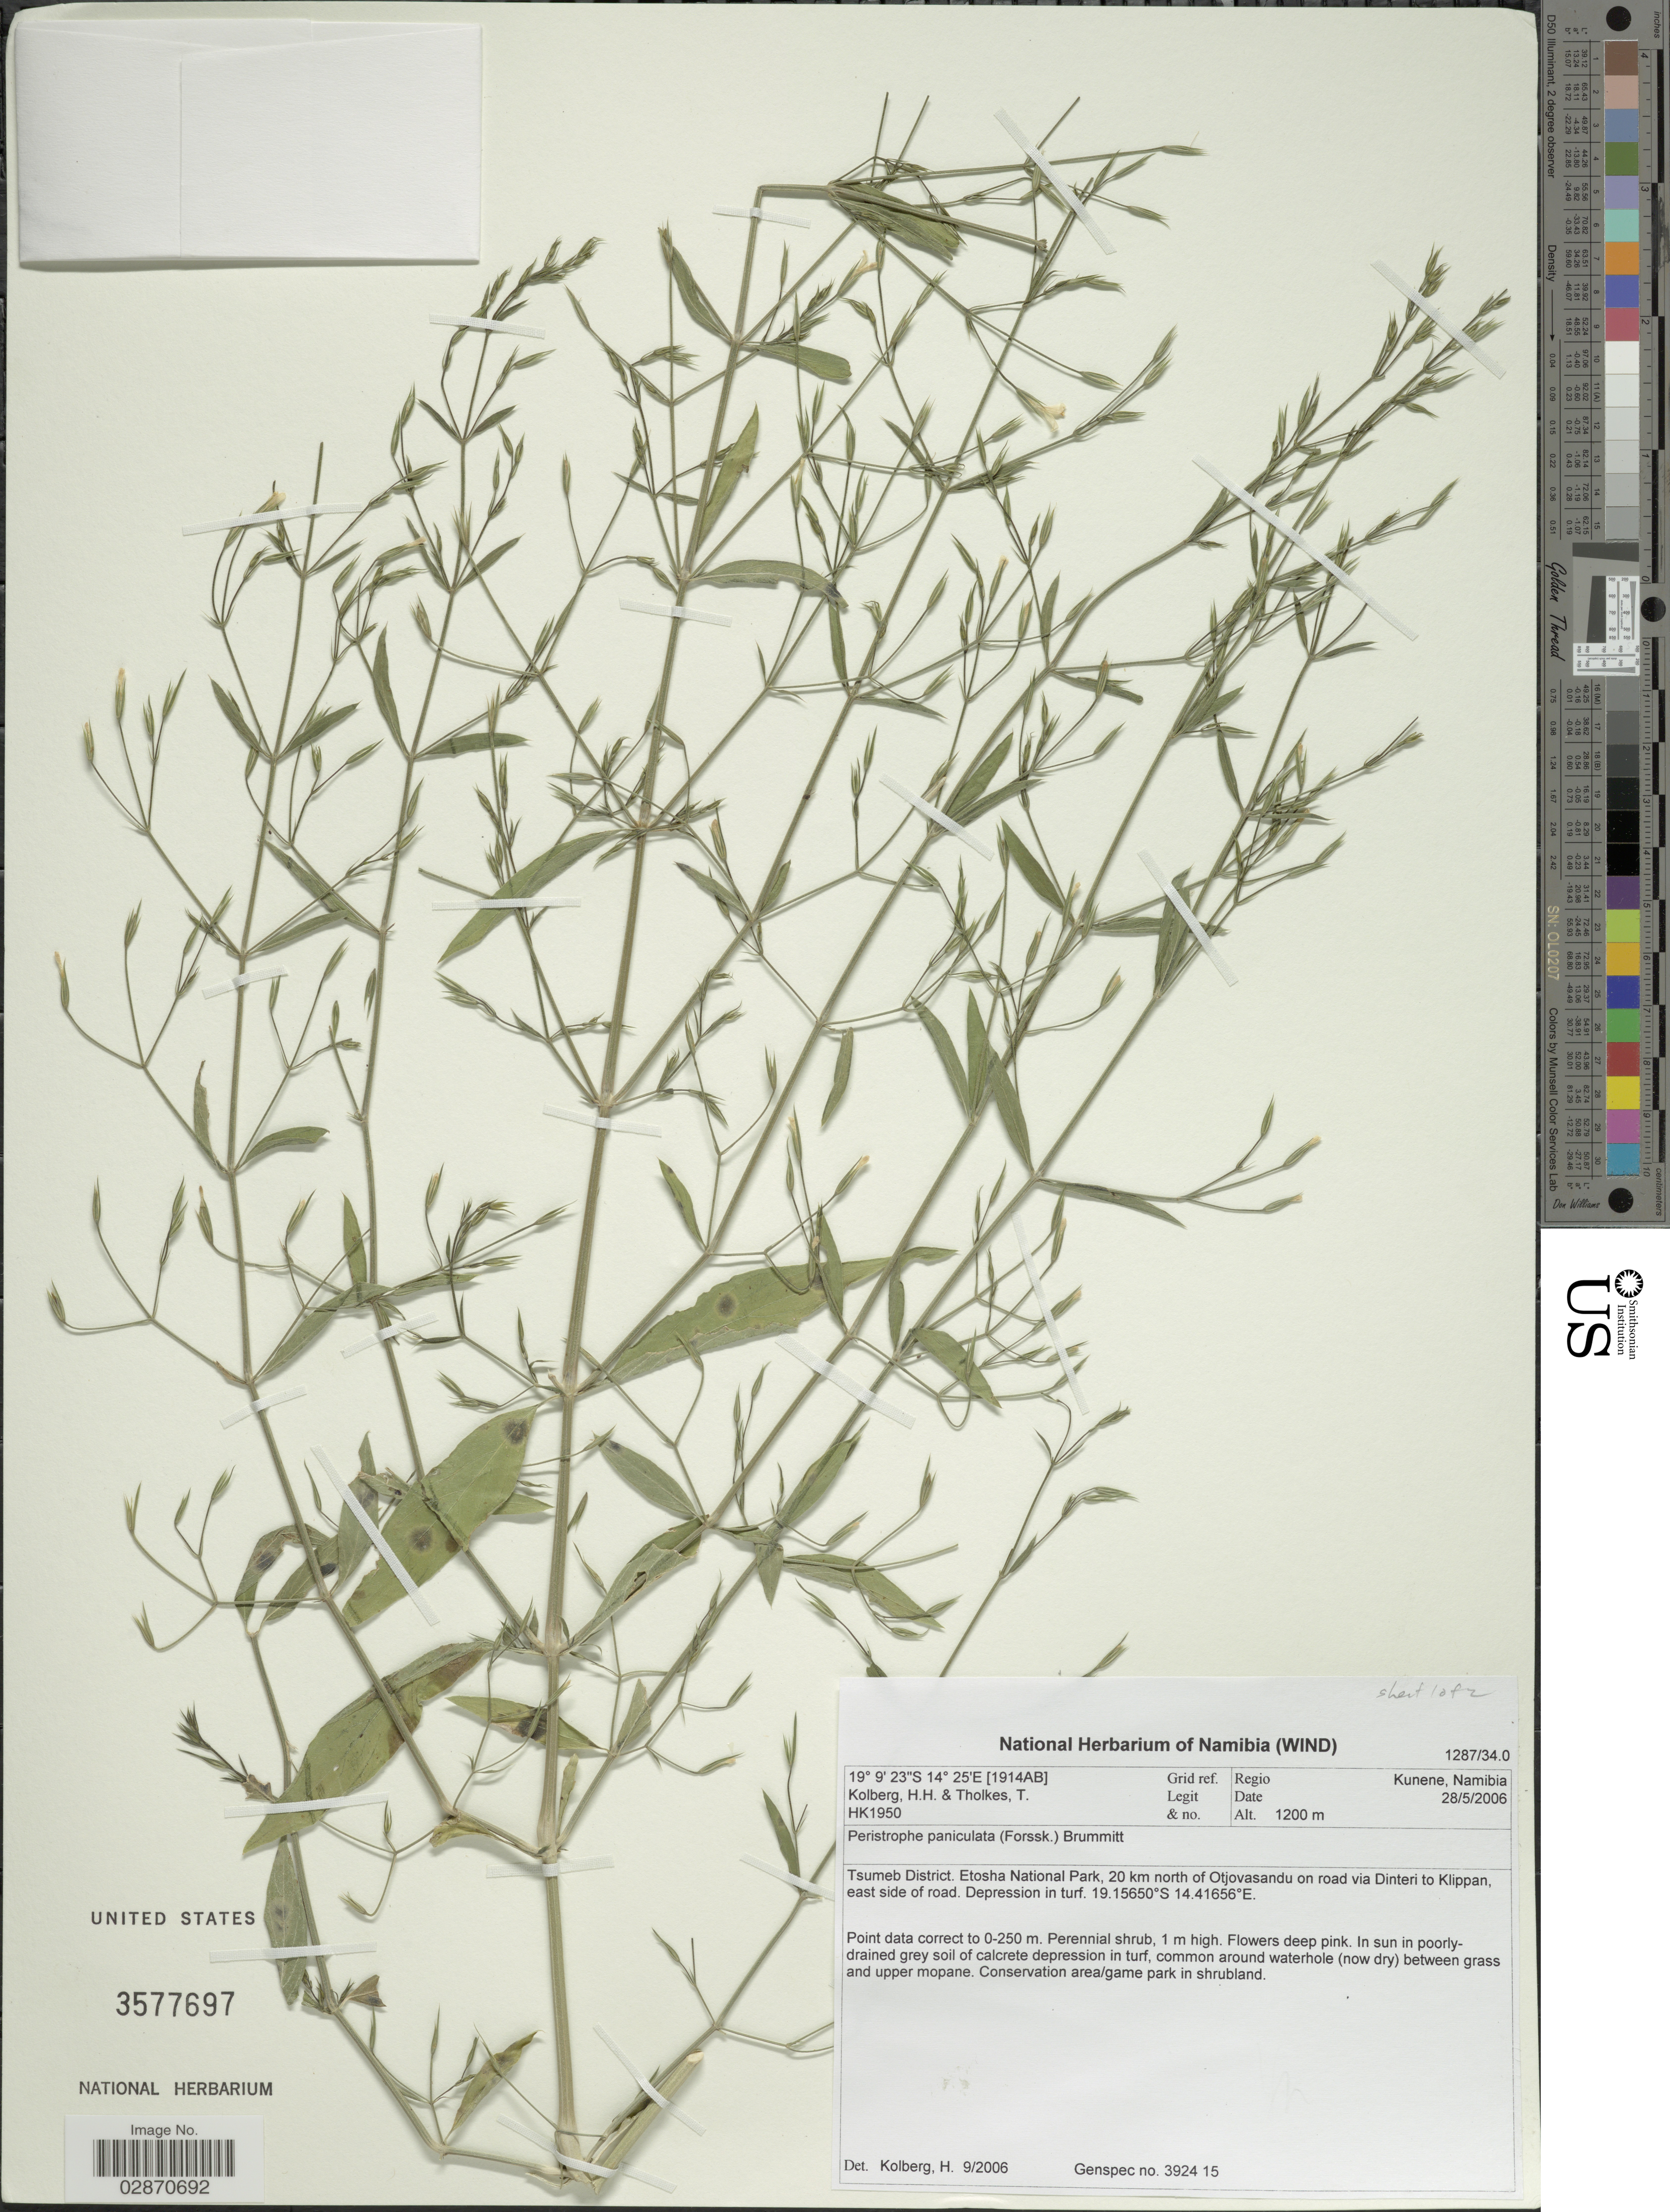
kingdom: Plantae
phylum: Tracheophyta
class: Magnoliopsida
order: Lamiales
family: Acanthaceae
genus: Peristrophe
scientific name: Peristrophe paniculata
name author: (Forssk.) Brummitt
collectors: H. H. Kolberg & T. Tholkes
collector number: HK 1950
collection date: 2006-05-28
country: Namibia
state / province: Kunene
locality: Regio Kunene, Namibia. Grid ref. (1914AB). Tsumeb District. Etosha National Park, 20 km north of Otjovasandu on road via Dinteri to Kilippan, east side of road. Depression in turf.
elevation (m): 1200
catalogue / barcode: US 3577697